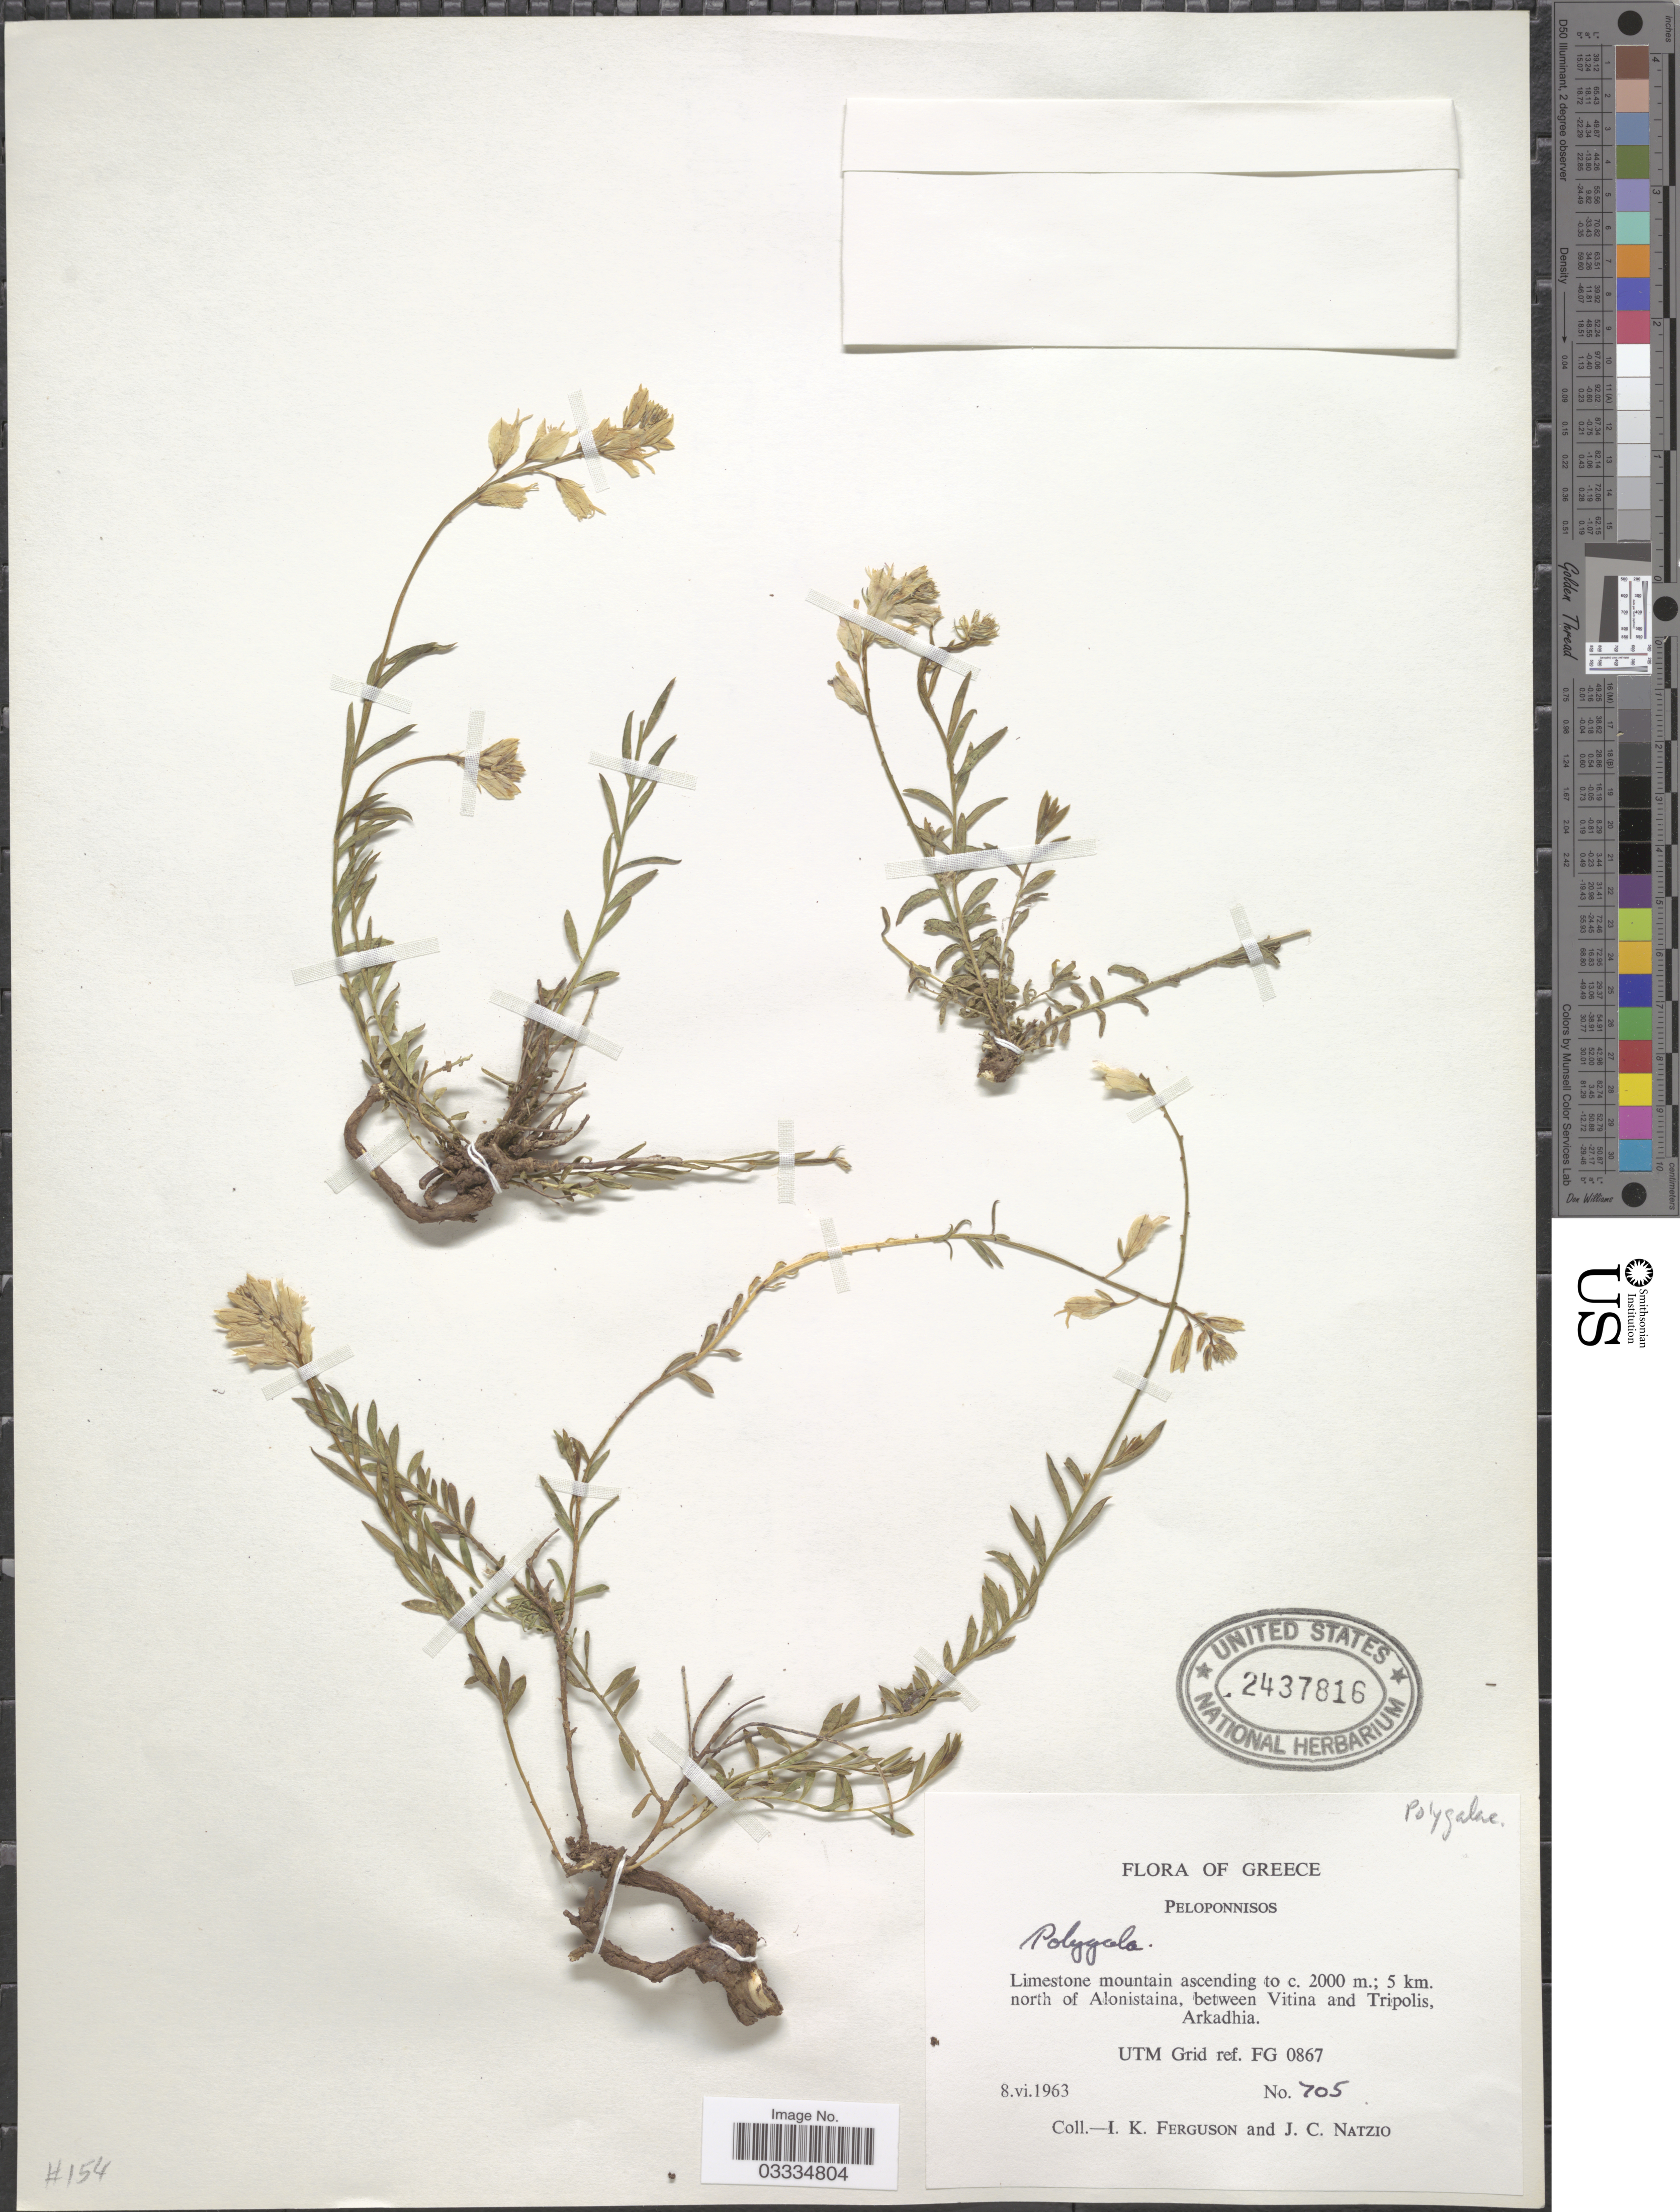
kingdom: Plantae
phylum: Tracheophyta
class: Magnoliopsida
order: Fabales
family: Polygalaceae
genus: Polygala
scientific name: Polygala sp.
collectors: I. K. Ferguson & J. Natzio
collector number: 705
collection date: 1963-06-08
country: Greece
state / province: Peloponnese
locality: Limestone mountain ascending to c. 2000 m; 5 km. north of Alonistaina, between Vitina and Tripolis Arkadhia. UTM Grid ref. FG 0867.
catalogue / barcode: US 2437816